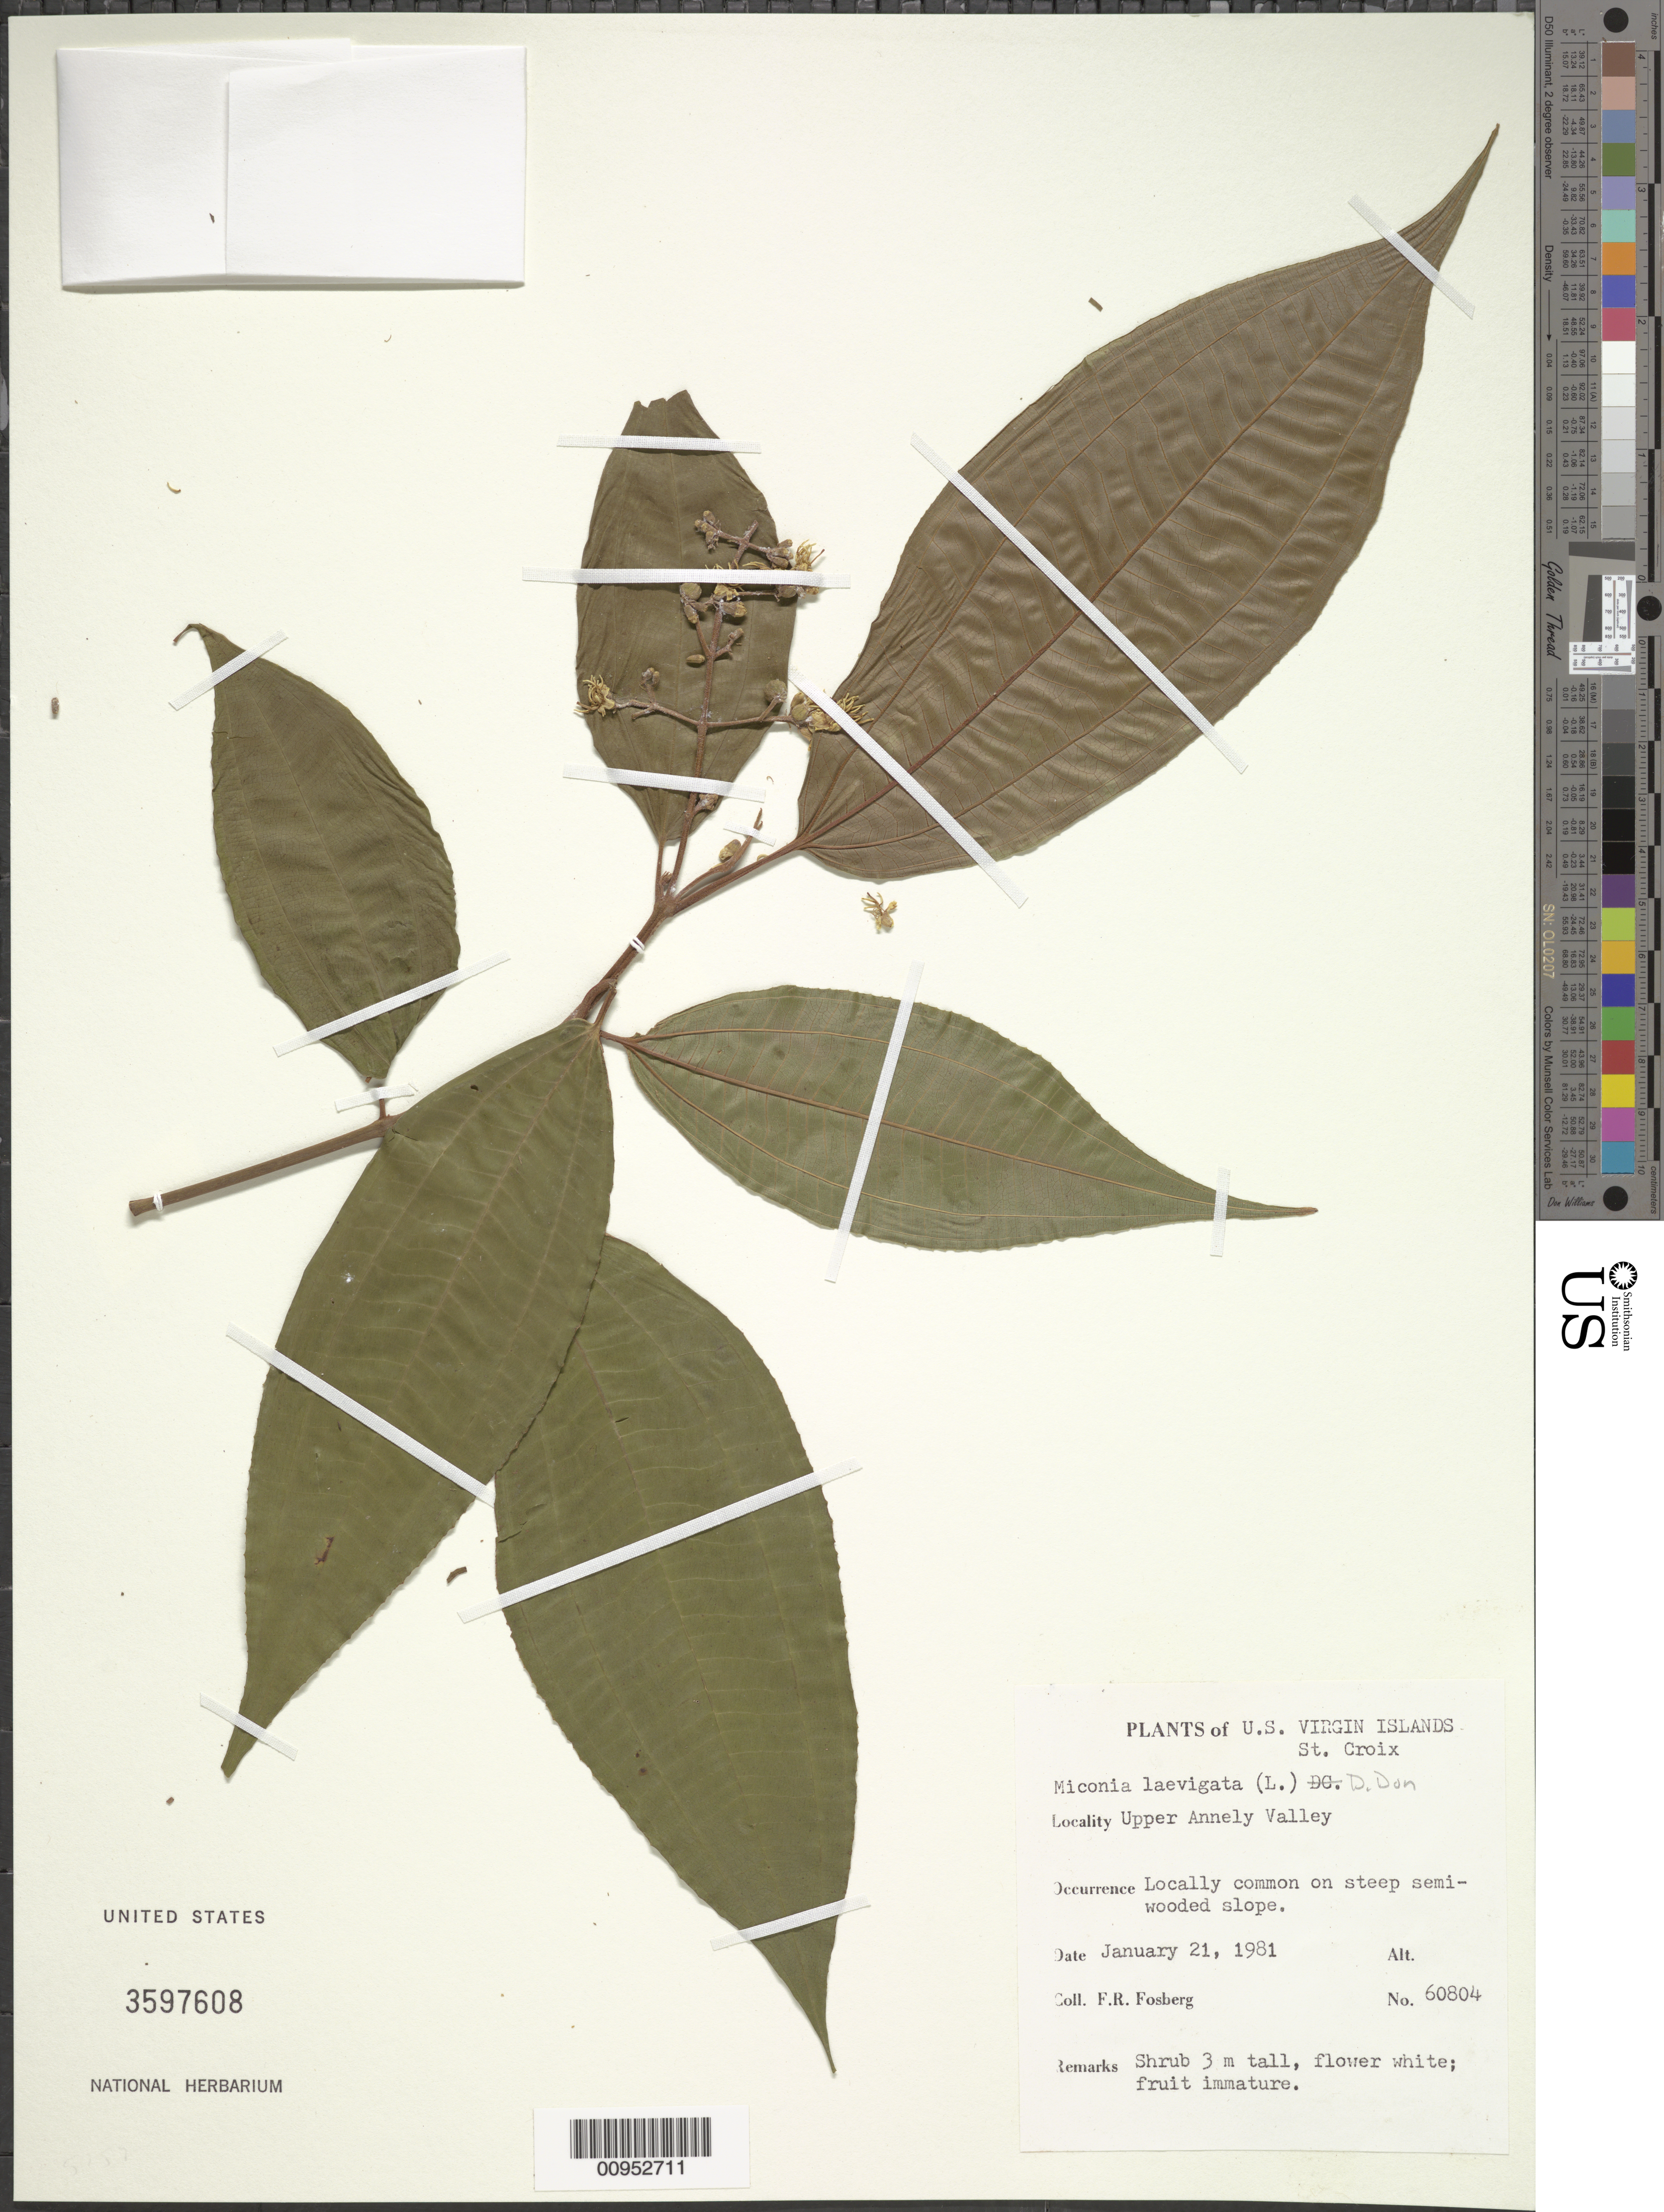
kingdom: Plantae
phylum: Tracheophyta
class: Magnoliopsida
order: Myrtales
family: Melastomataceae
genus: Miconia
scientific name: Miconia laevigata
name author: (L.) D. Don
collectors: F. R. Fosberg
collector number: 60804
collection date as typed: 21 Jan 1981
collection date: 1981-01-21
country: U.S. Virgin Islands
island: St. Croix I.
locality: Upper Annely Valley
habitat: Locally common on steep semi-wooded slope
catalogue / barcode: US 3597608